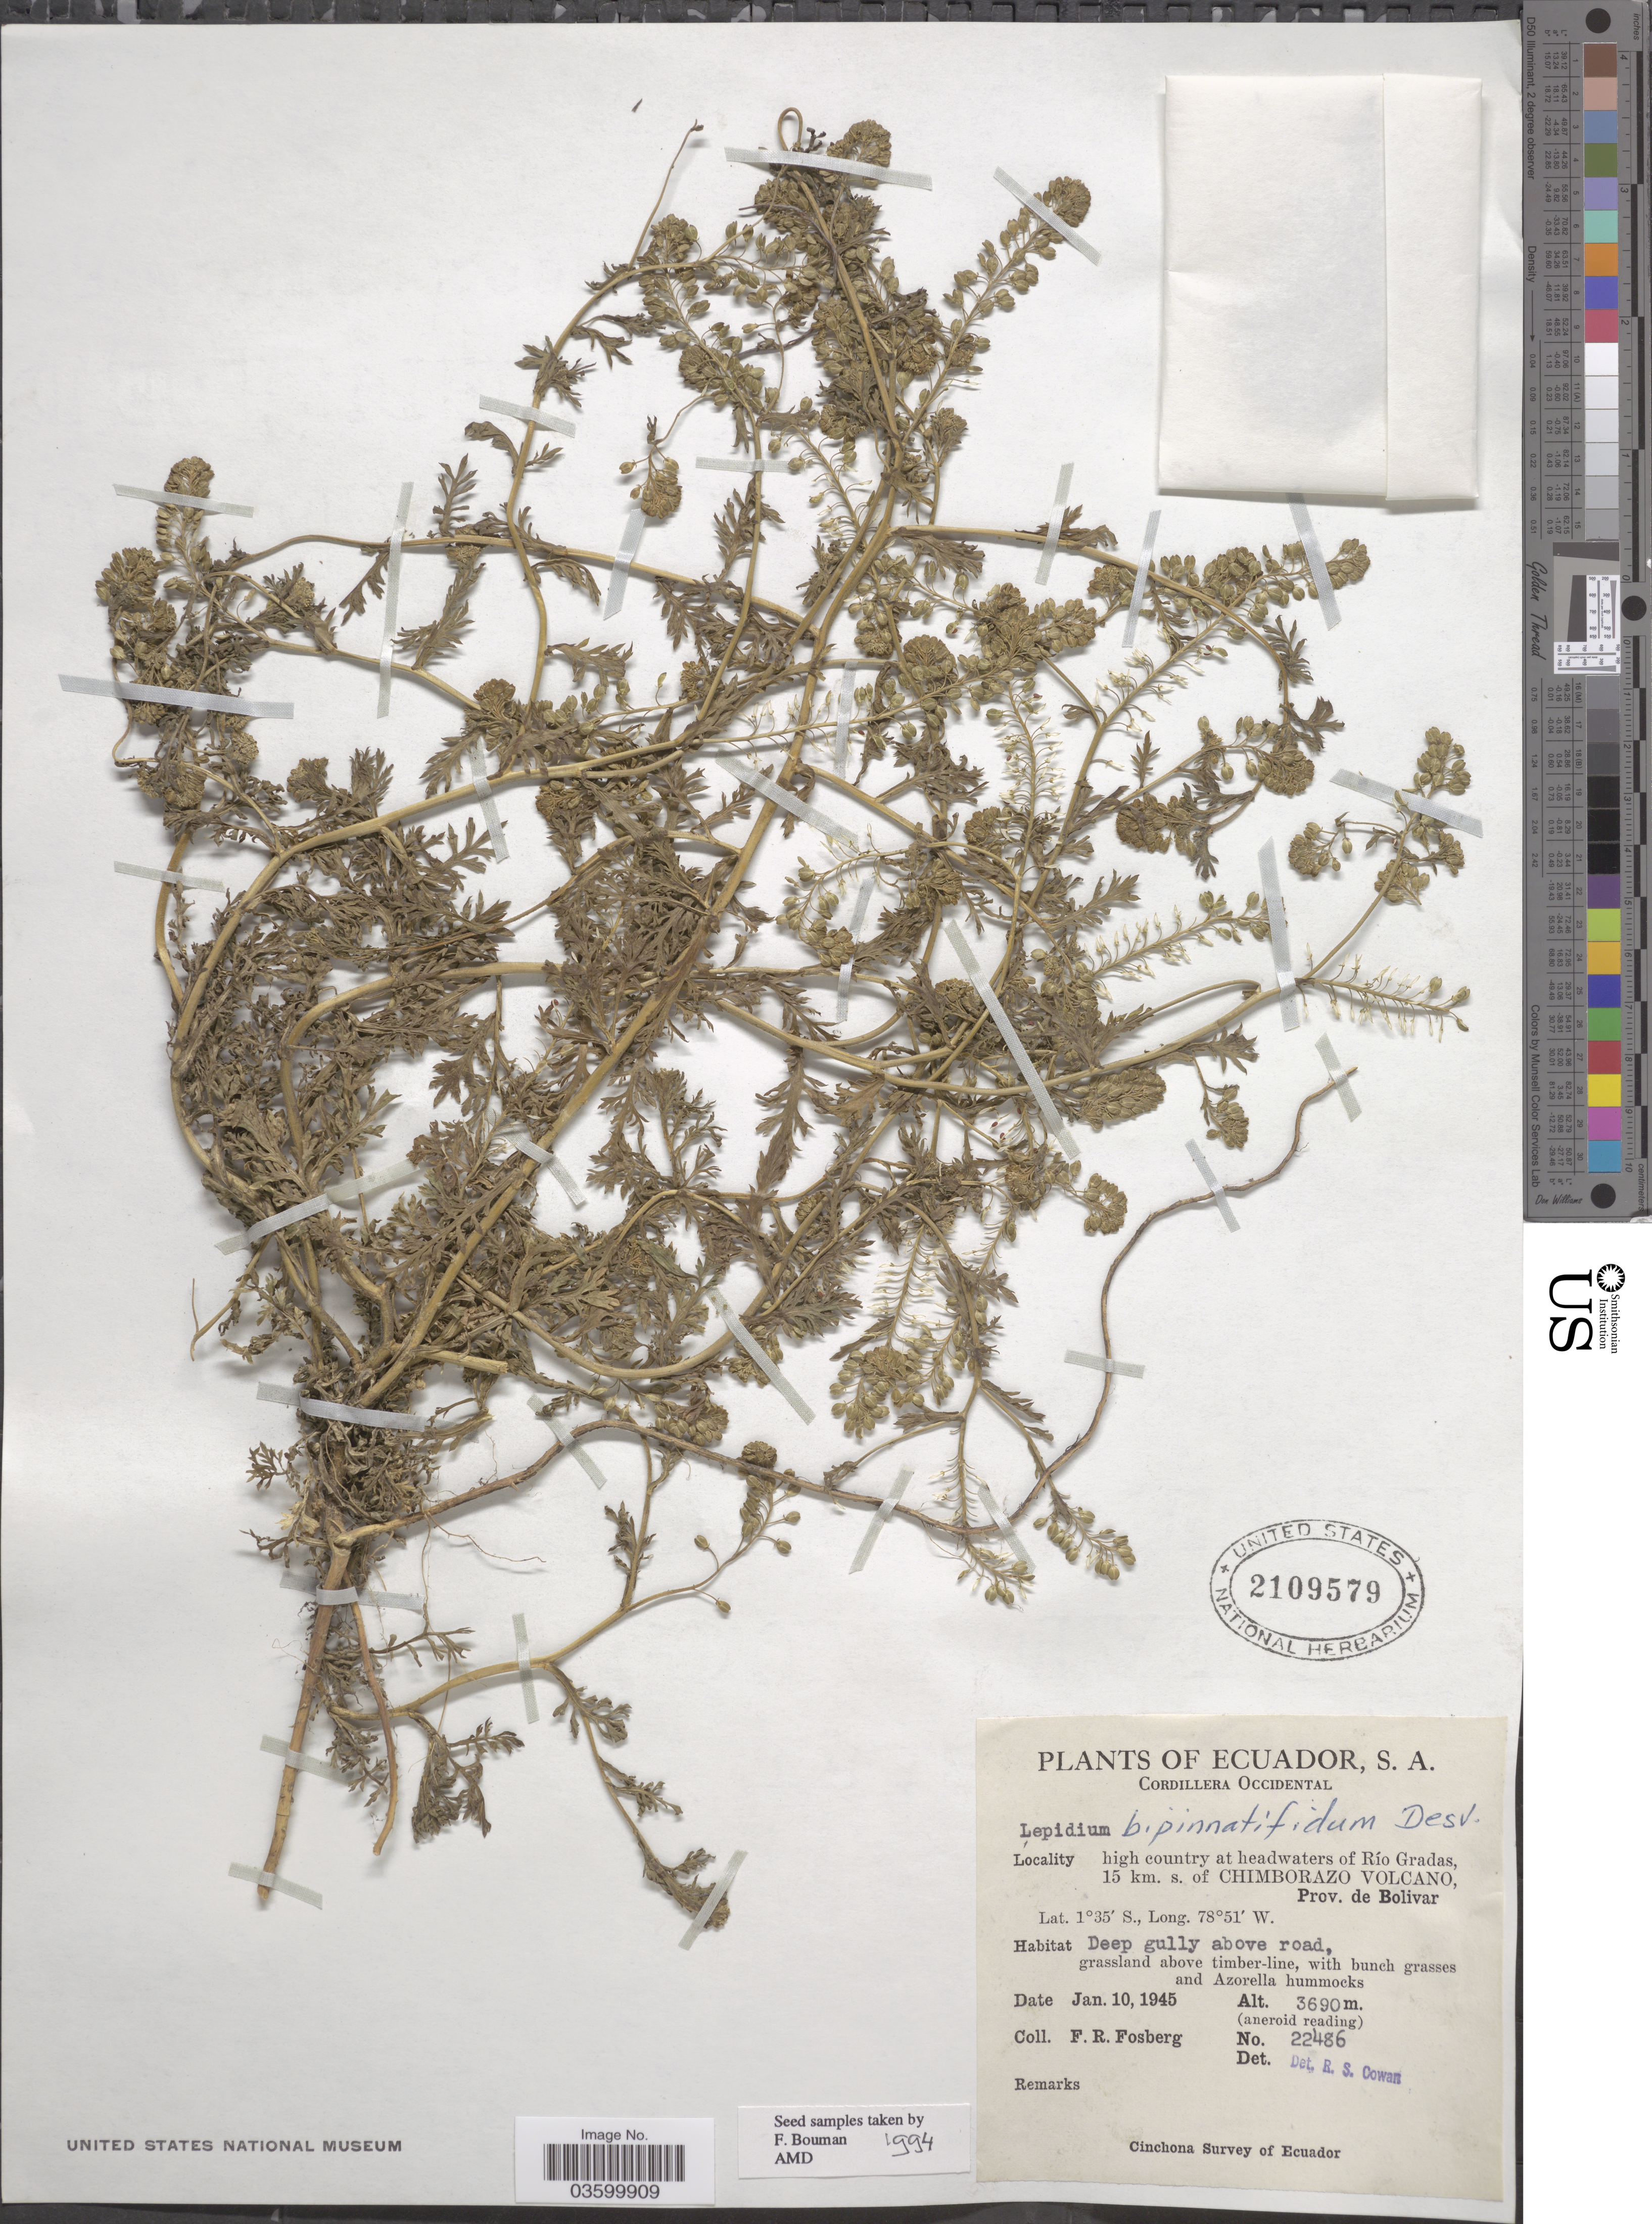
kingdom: Plantae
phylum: Tracheophyta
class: Magnoliopsida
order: Brassicales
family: Brassicaceae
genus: Lepidium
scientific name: Lepidium bipinnatifidum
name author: Desv.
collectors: F. R. Fosberg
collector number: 22486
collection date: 1945-01-10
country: Ecuador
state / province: Bolívar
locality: Cordillera Occidental. High country at headwaters of Río Gradas, 15 km. s. of Chimborazo Volcano.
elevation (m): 3690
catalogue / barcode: US 2109579